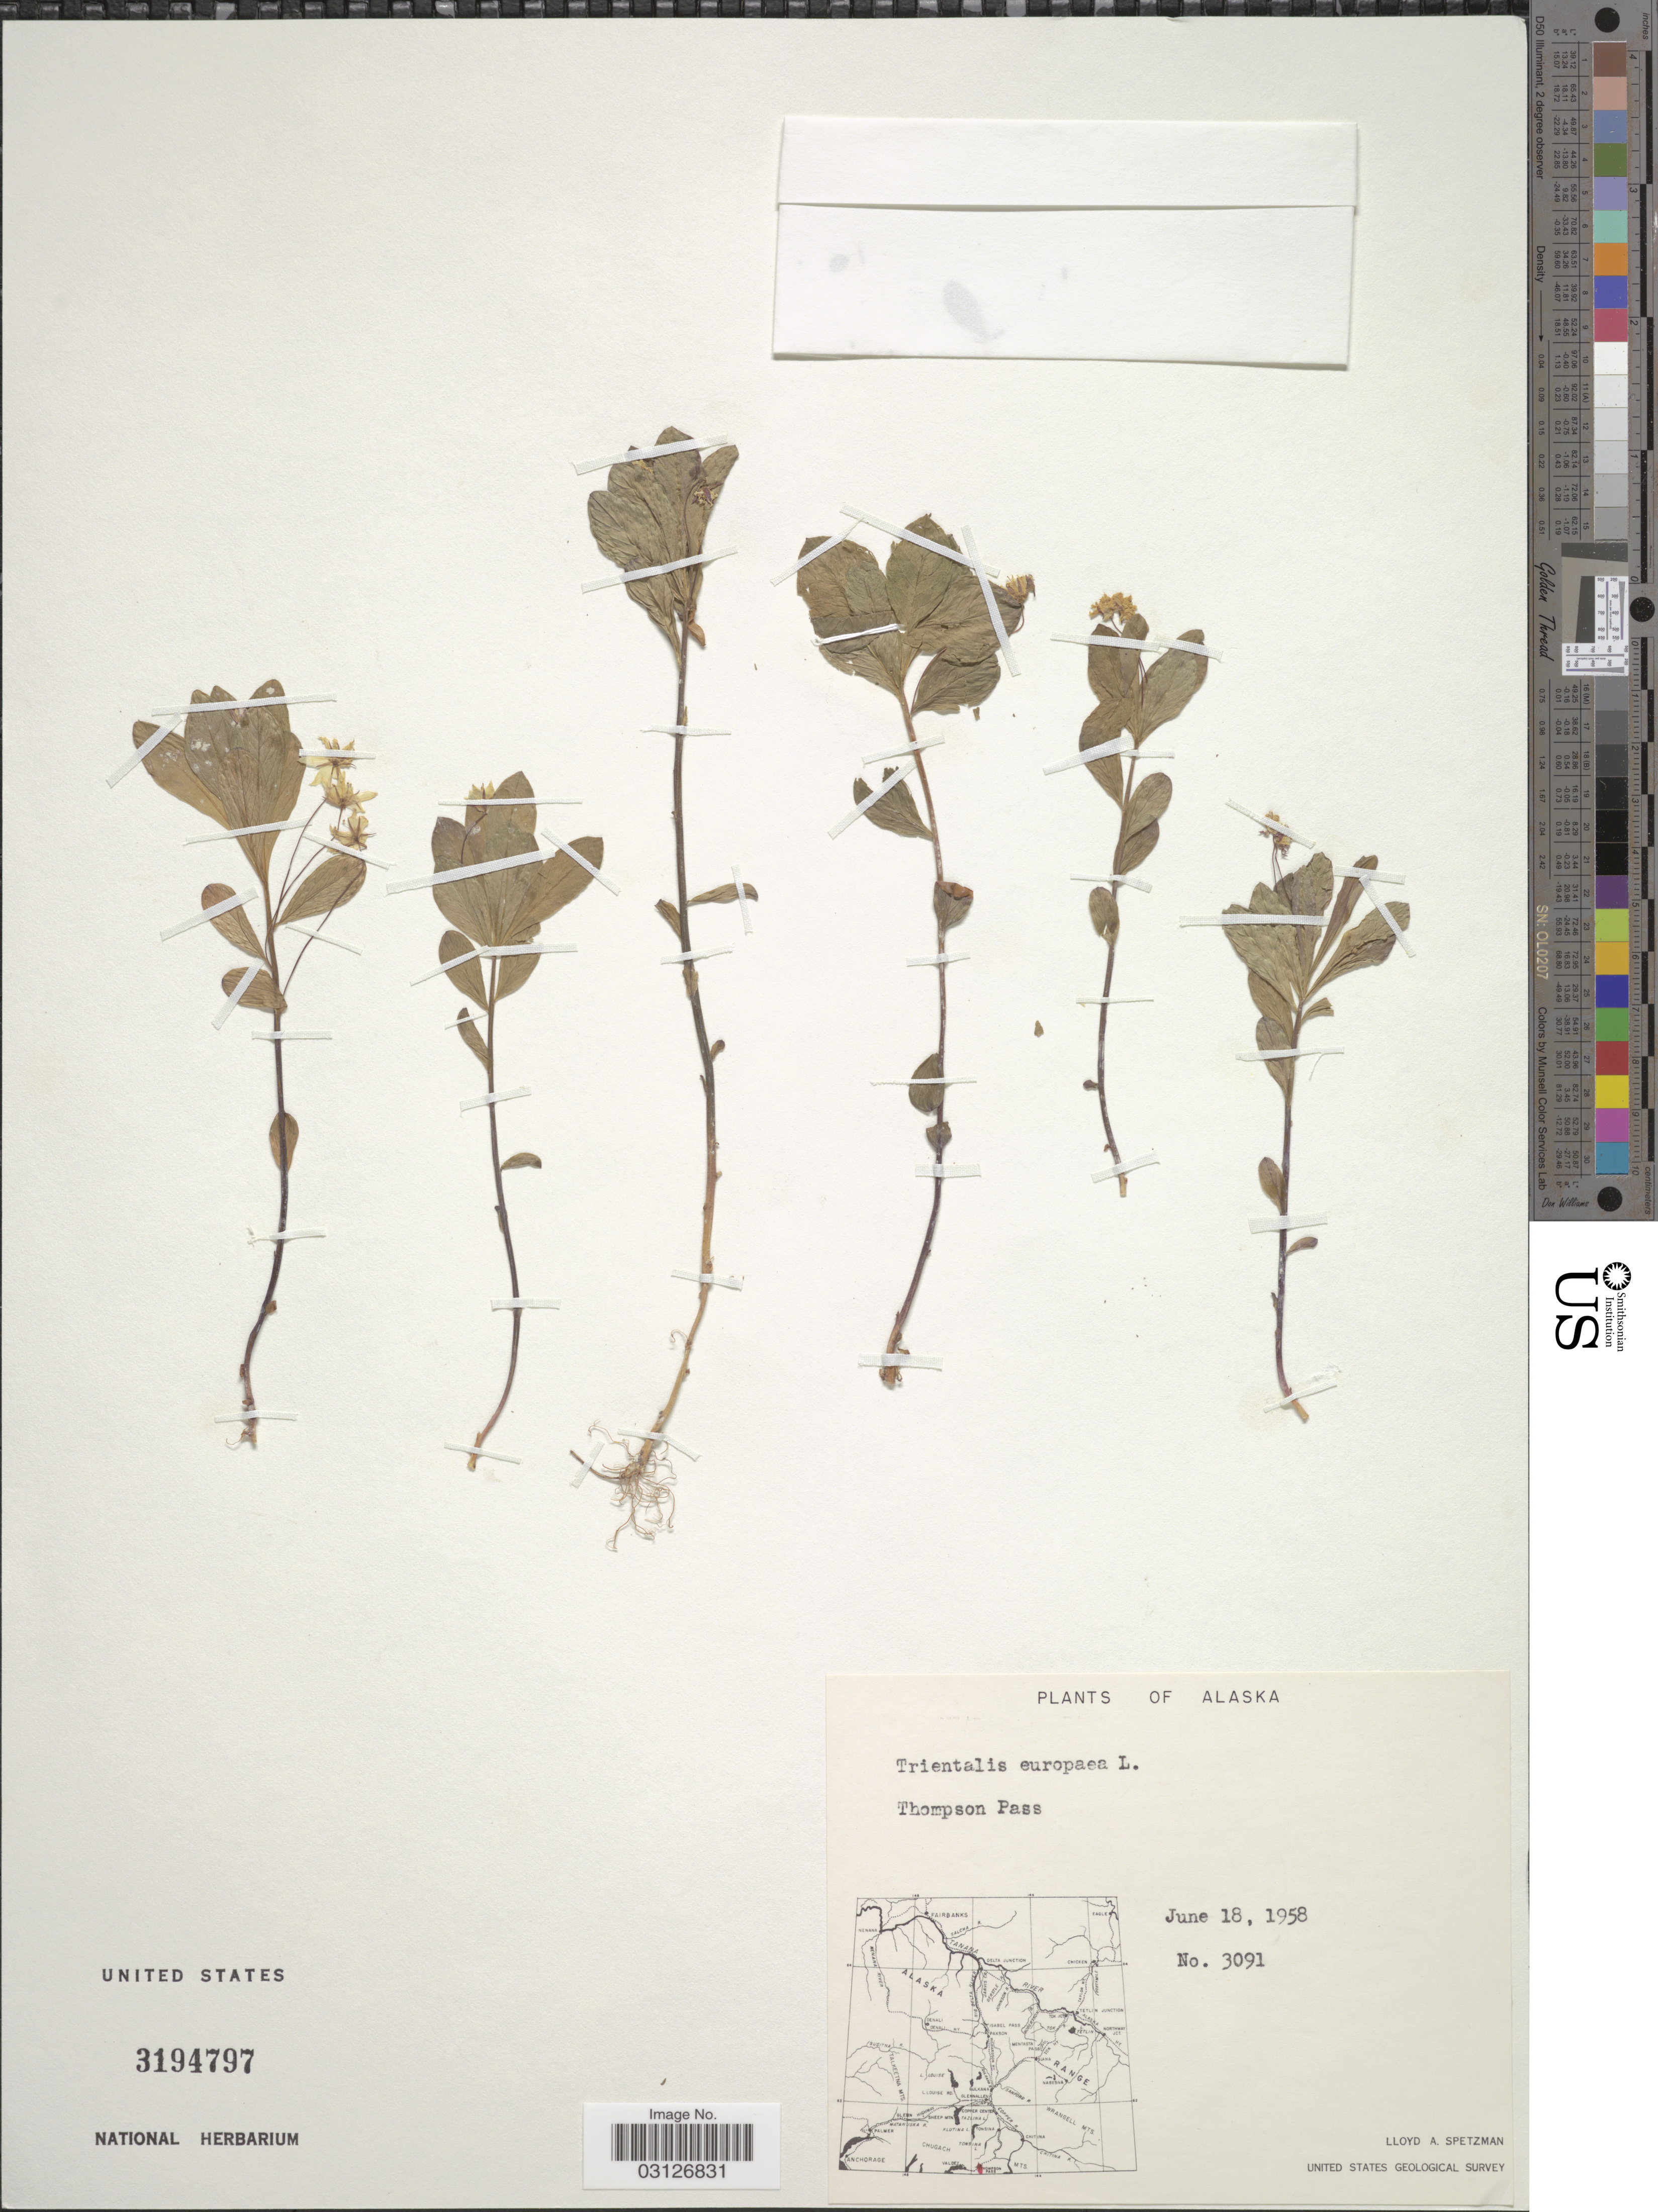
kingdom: Plantae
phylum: Tracheophyta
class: Magnoliopsida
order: Ericales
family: Primulaceae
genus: Trientalis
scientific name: Trientalis europaea subsp. arctica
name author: (Fisch. ex Hook.) Hultén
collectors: L. Spetzman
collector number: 3091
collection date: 1958-06-18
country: United States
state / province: Alaska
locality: Thompson Pass.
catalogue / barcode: US 3194797